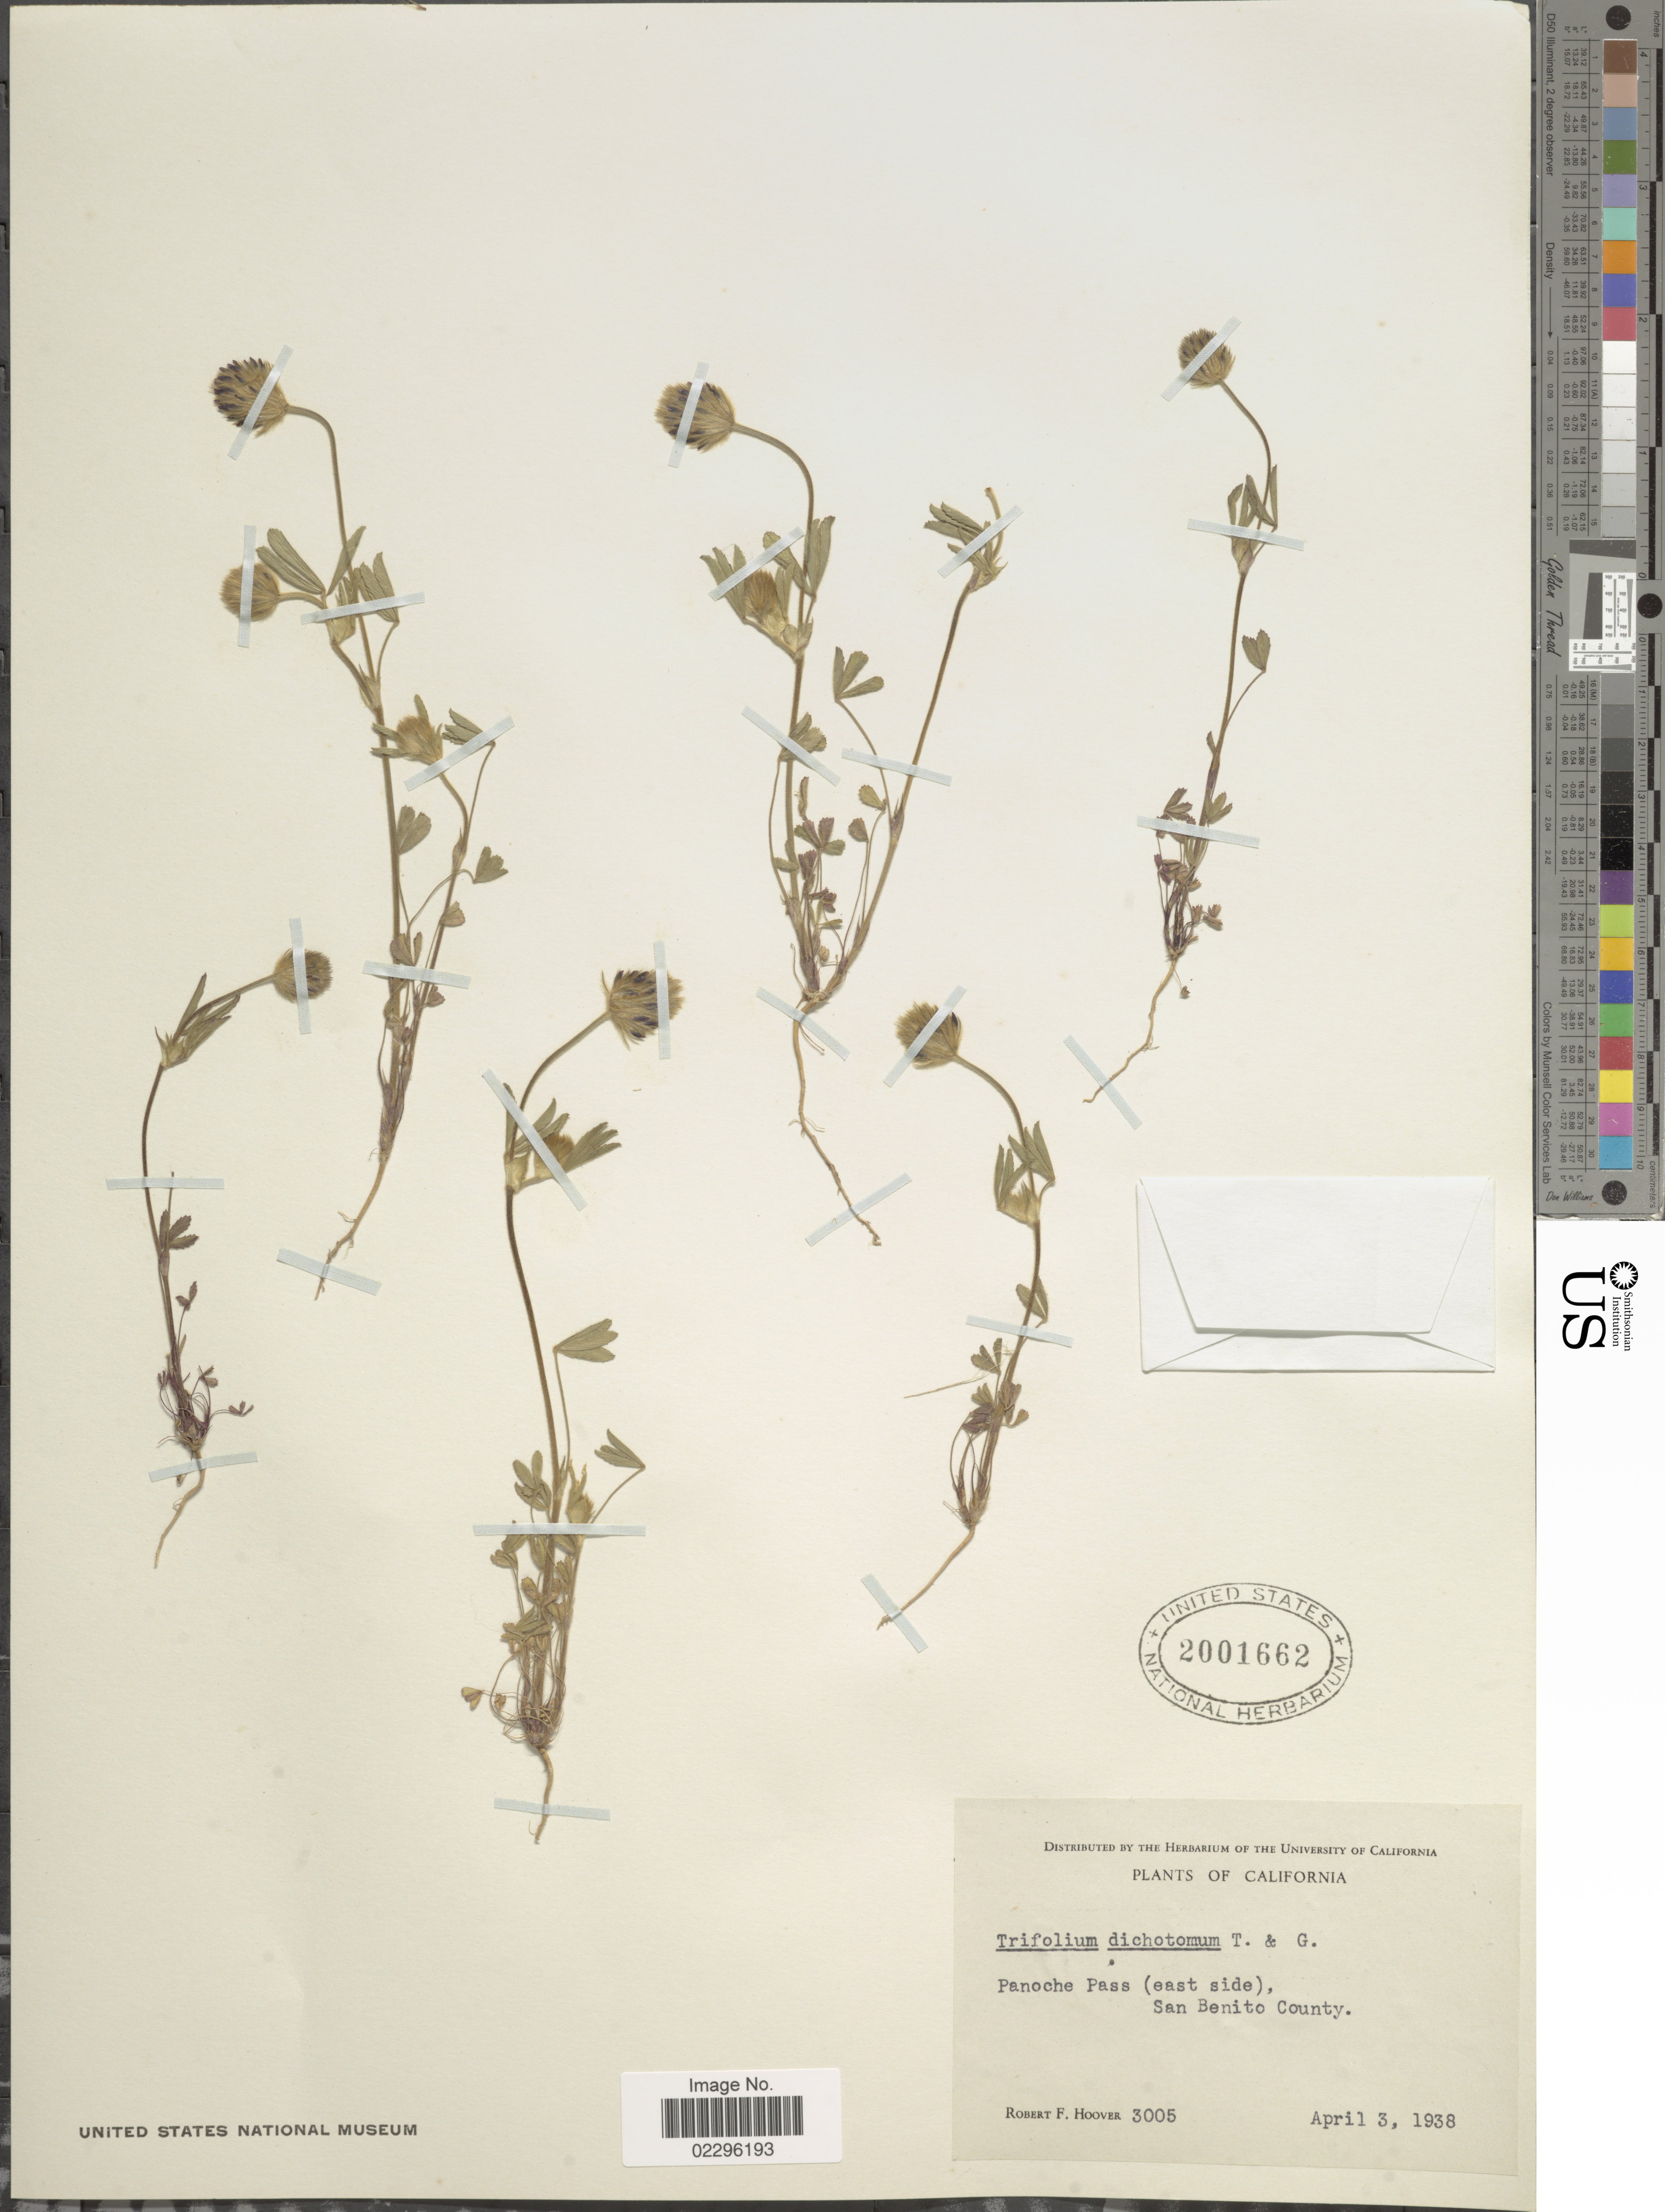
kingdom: Plantae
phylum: Tracheophyta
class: Magnoliopsida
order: Fabales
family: Fabaceae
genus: Trifolium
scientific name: Trifolium dichotomum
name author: Hook. & Arn.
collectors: R. F. Hoover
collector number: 3005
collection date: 1938-04-03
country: United States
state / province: California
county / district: San Benito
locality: Panoche Pass (east side) San Benito County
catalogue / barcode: US 2001662